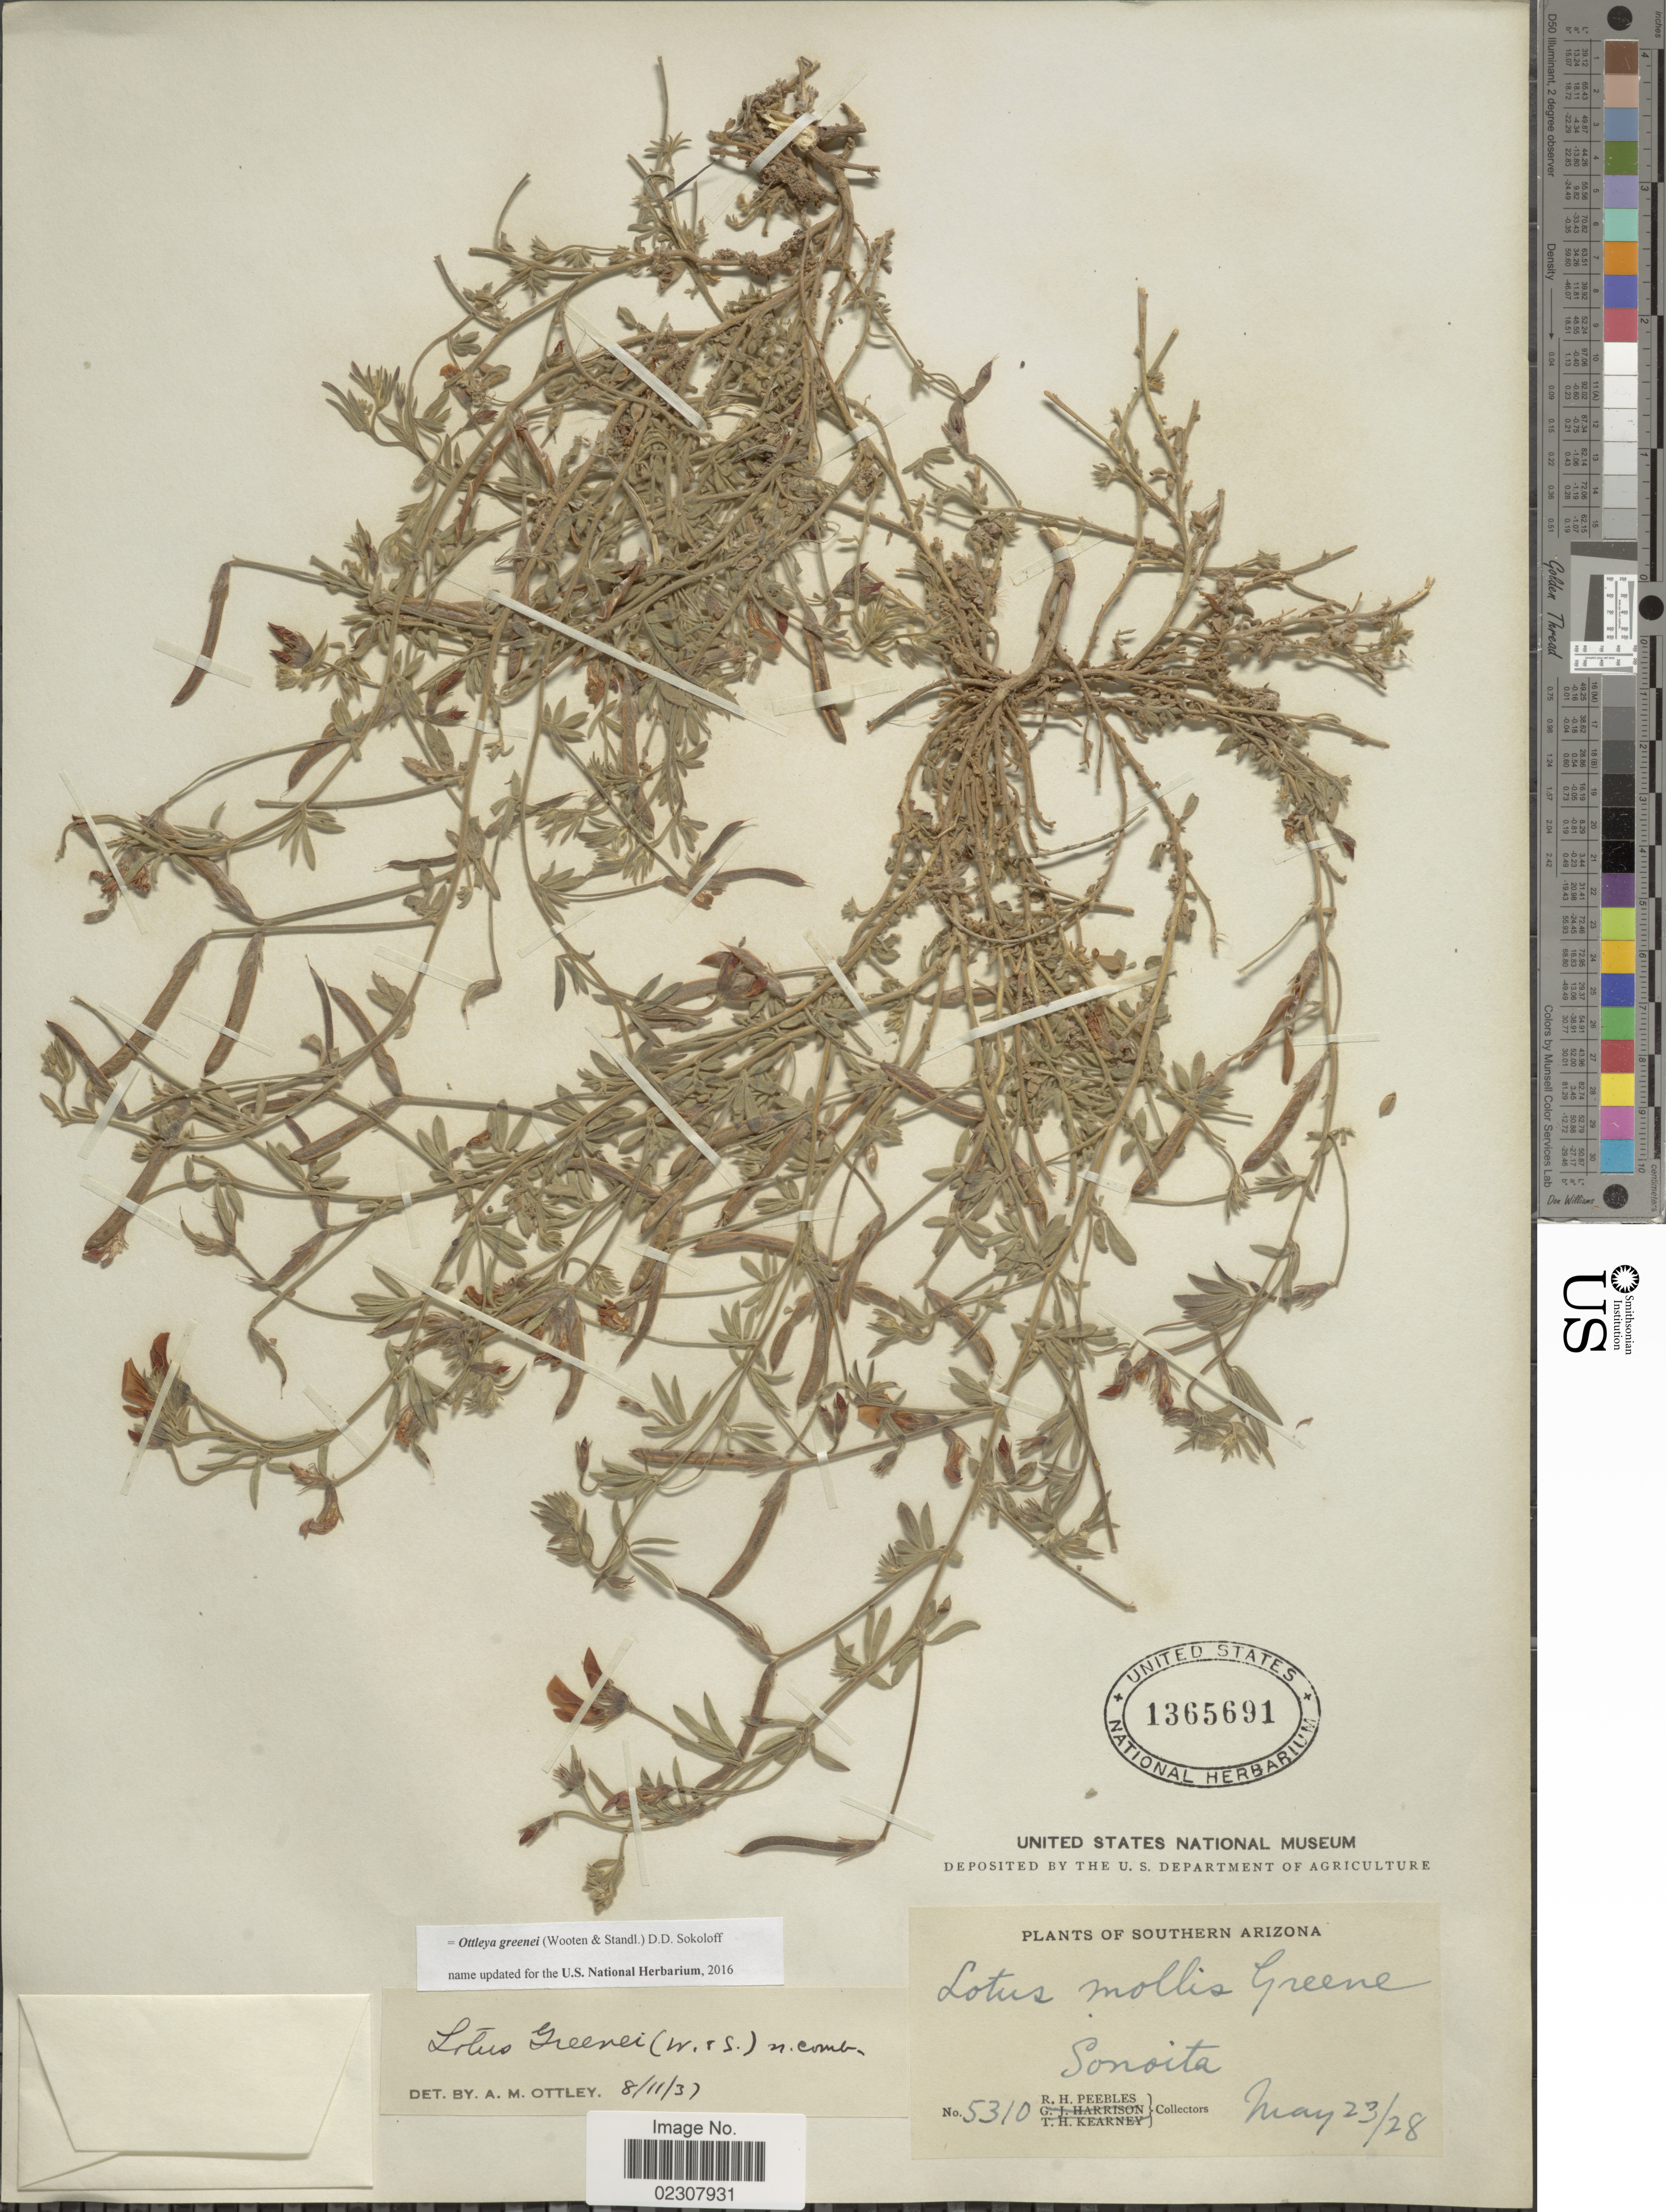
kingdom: Plantae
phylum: Tracheophyta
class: Magnoliopsida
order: Fabales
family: Fabaceae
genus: Ottleya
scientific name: Ottleya greenei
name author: (Wooten & Standl.) D.D. Sokoloff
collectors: R. H. Peebles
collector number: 5310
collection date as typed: Transcribed d/m/y: 23/5/28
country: United States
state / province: Arizona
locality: Southern Arizona, Sonoita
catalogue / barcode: US 1365691